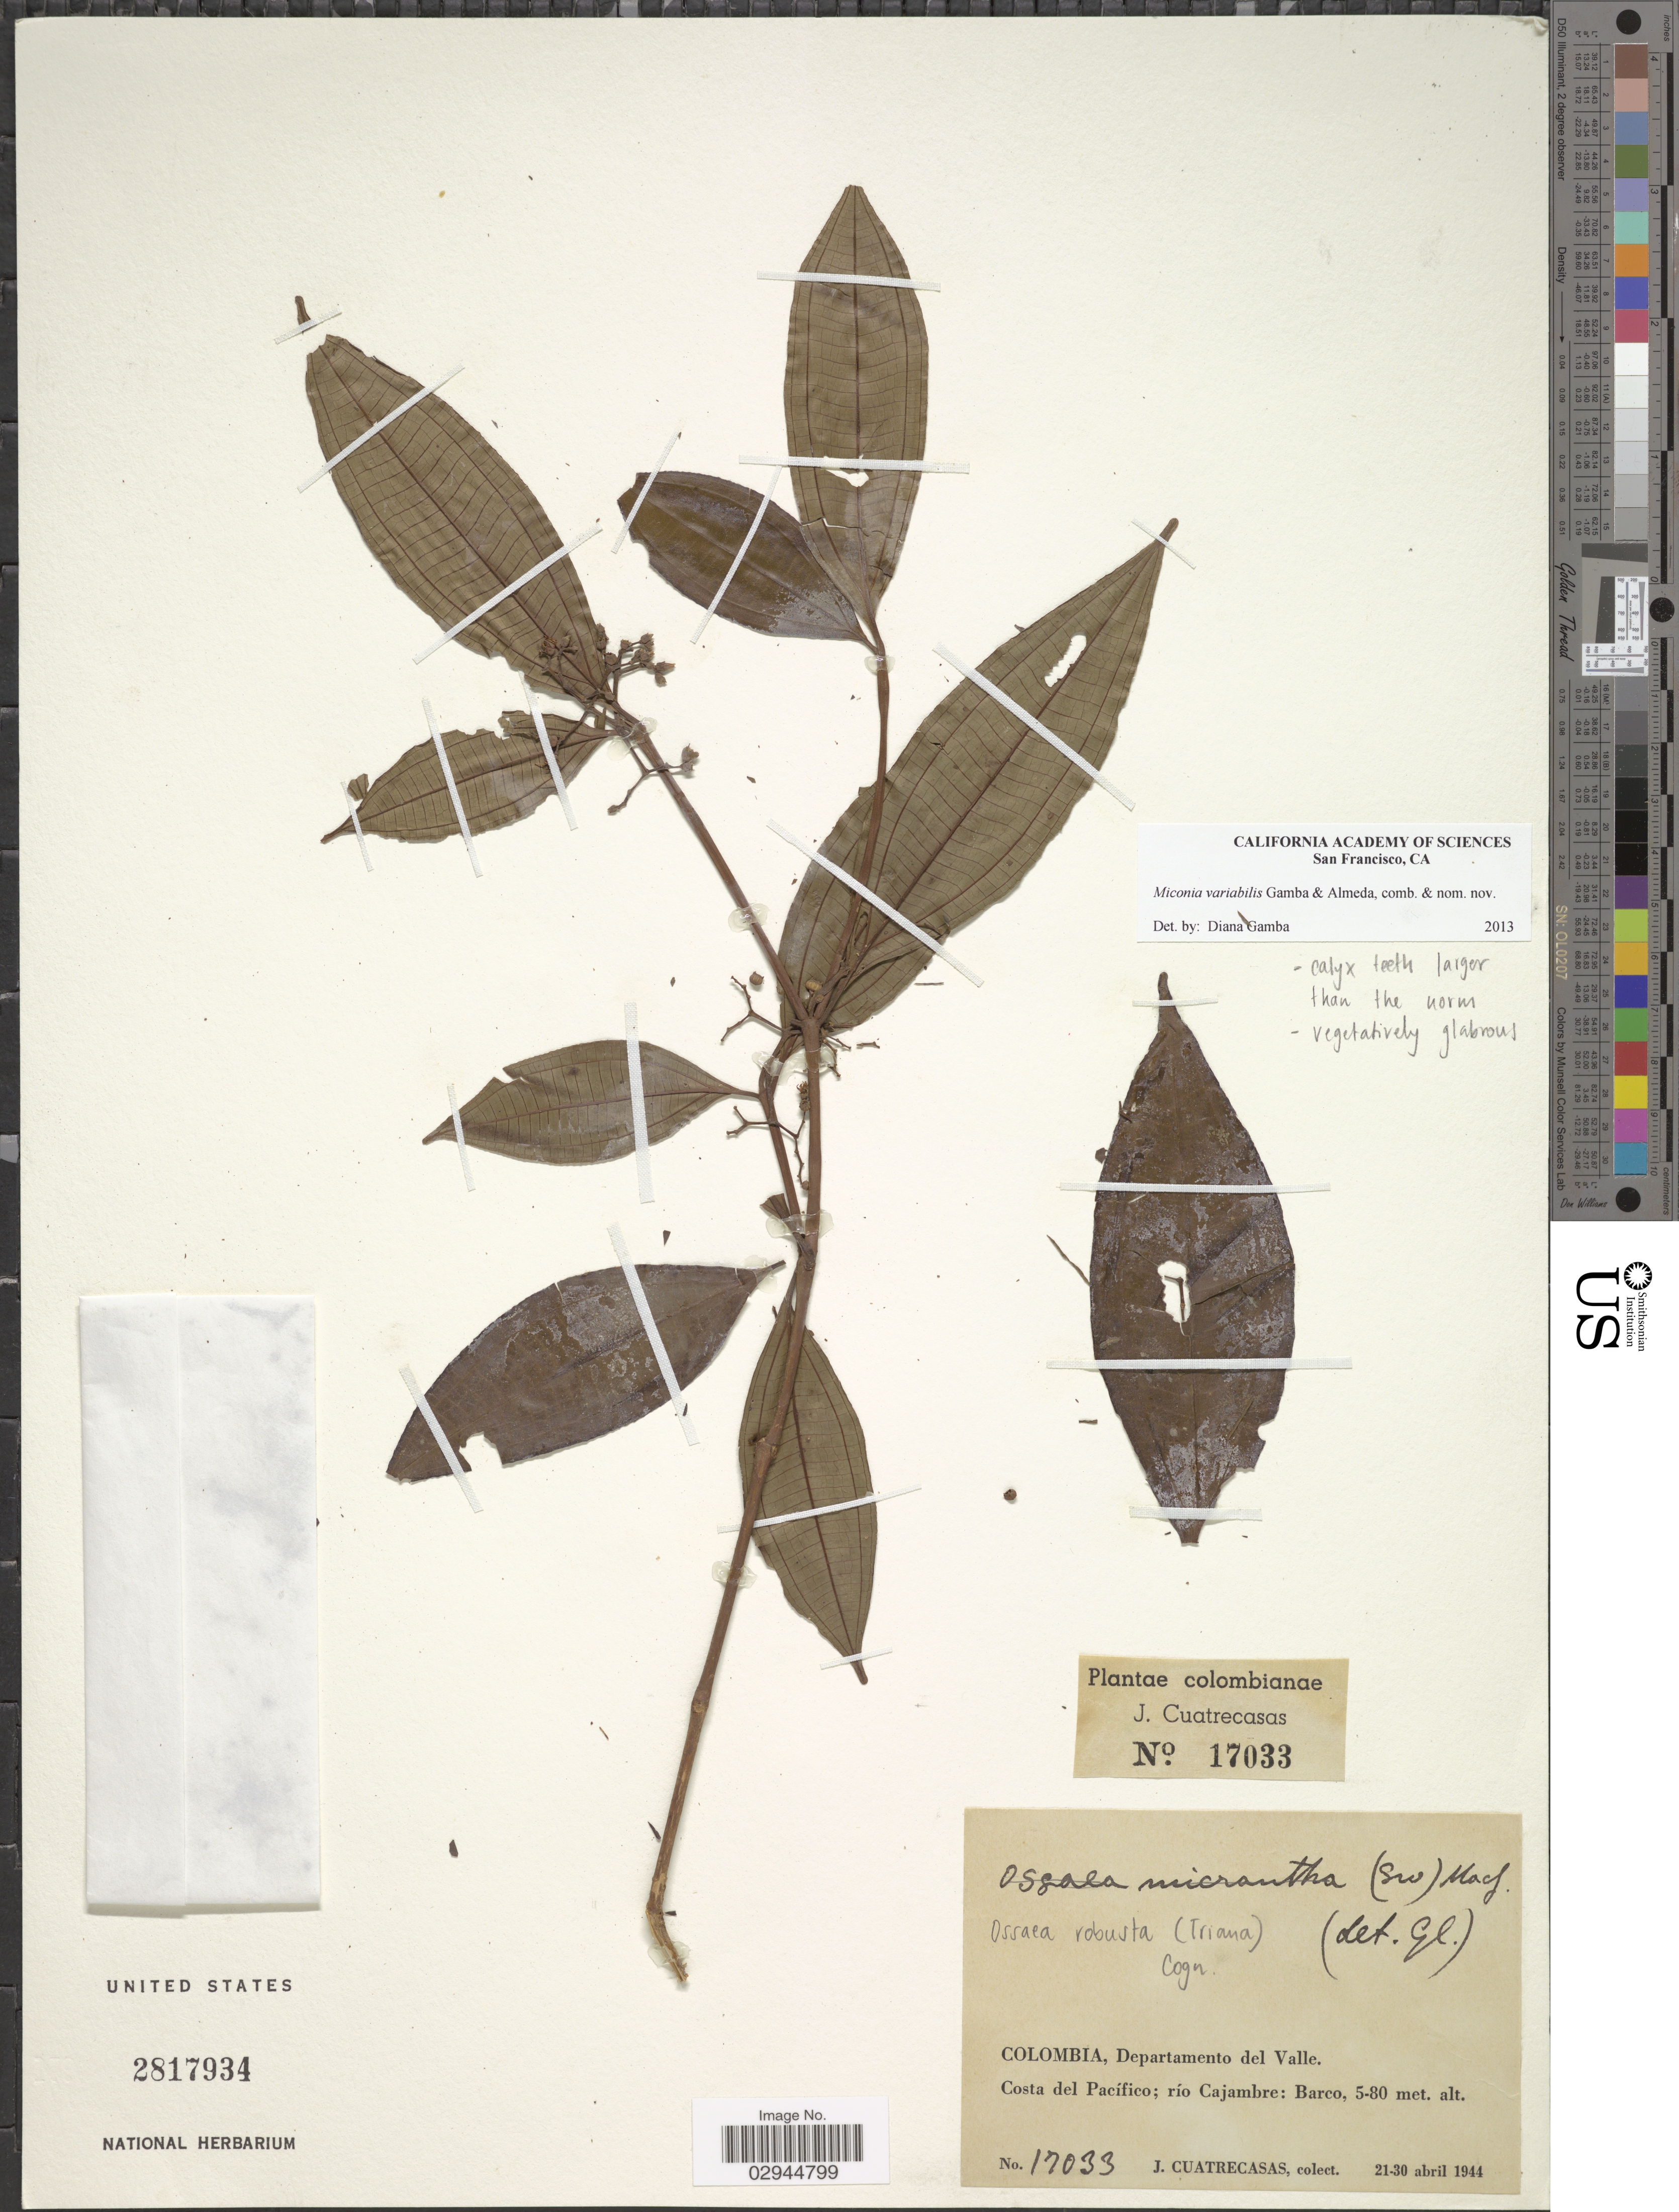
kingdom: Plantae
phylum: Tracheophyta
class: Magnoliopsida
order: Myrtales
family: Melastomataceae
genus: Miconia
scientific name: Miconia variabilis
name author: Gamba & Almeda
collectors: J. Cuatrecasas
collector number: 17033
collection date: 1944-04-21/1944-04-30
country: Colombia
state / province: Valle del Cauca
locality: Departamento del Valle. Costa del Pacífico; río Cajambre: Barco.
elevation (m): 5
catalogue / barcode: US 2817934